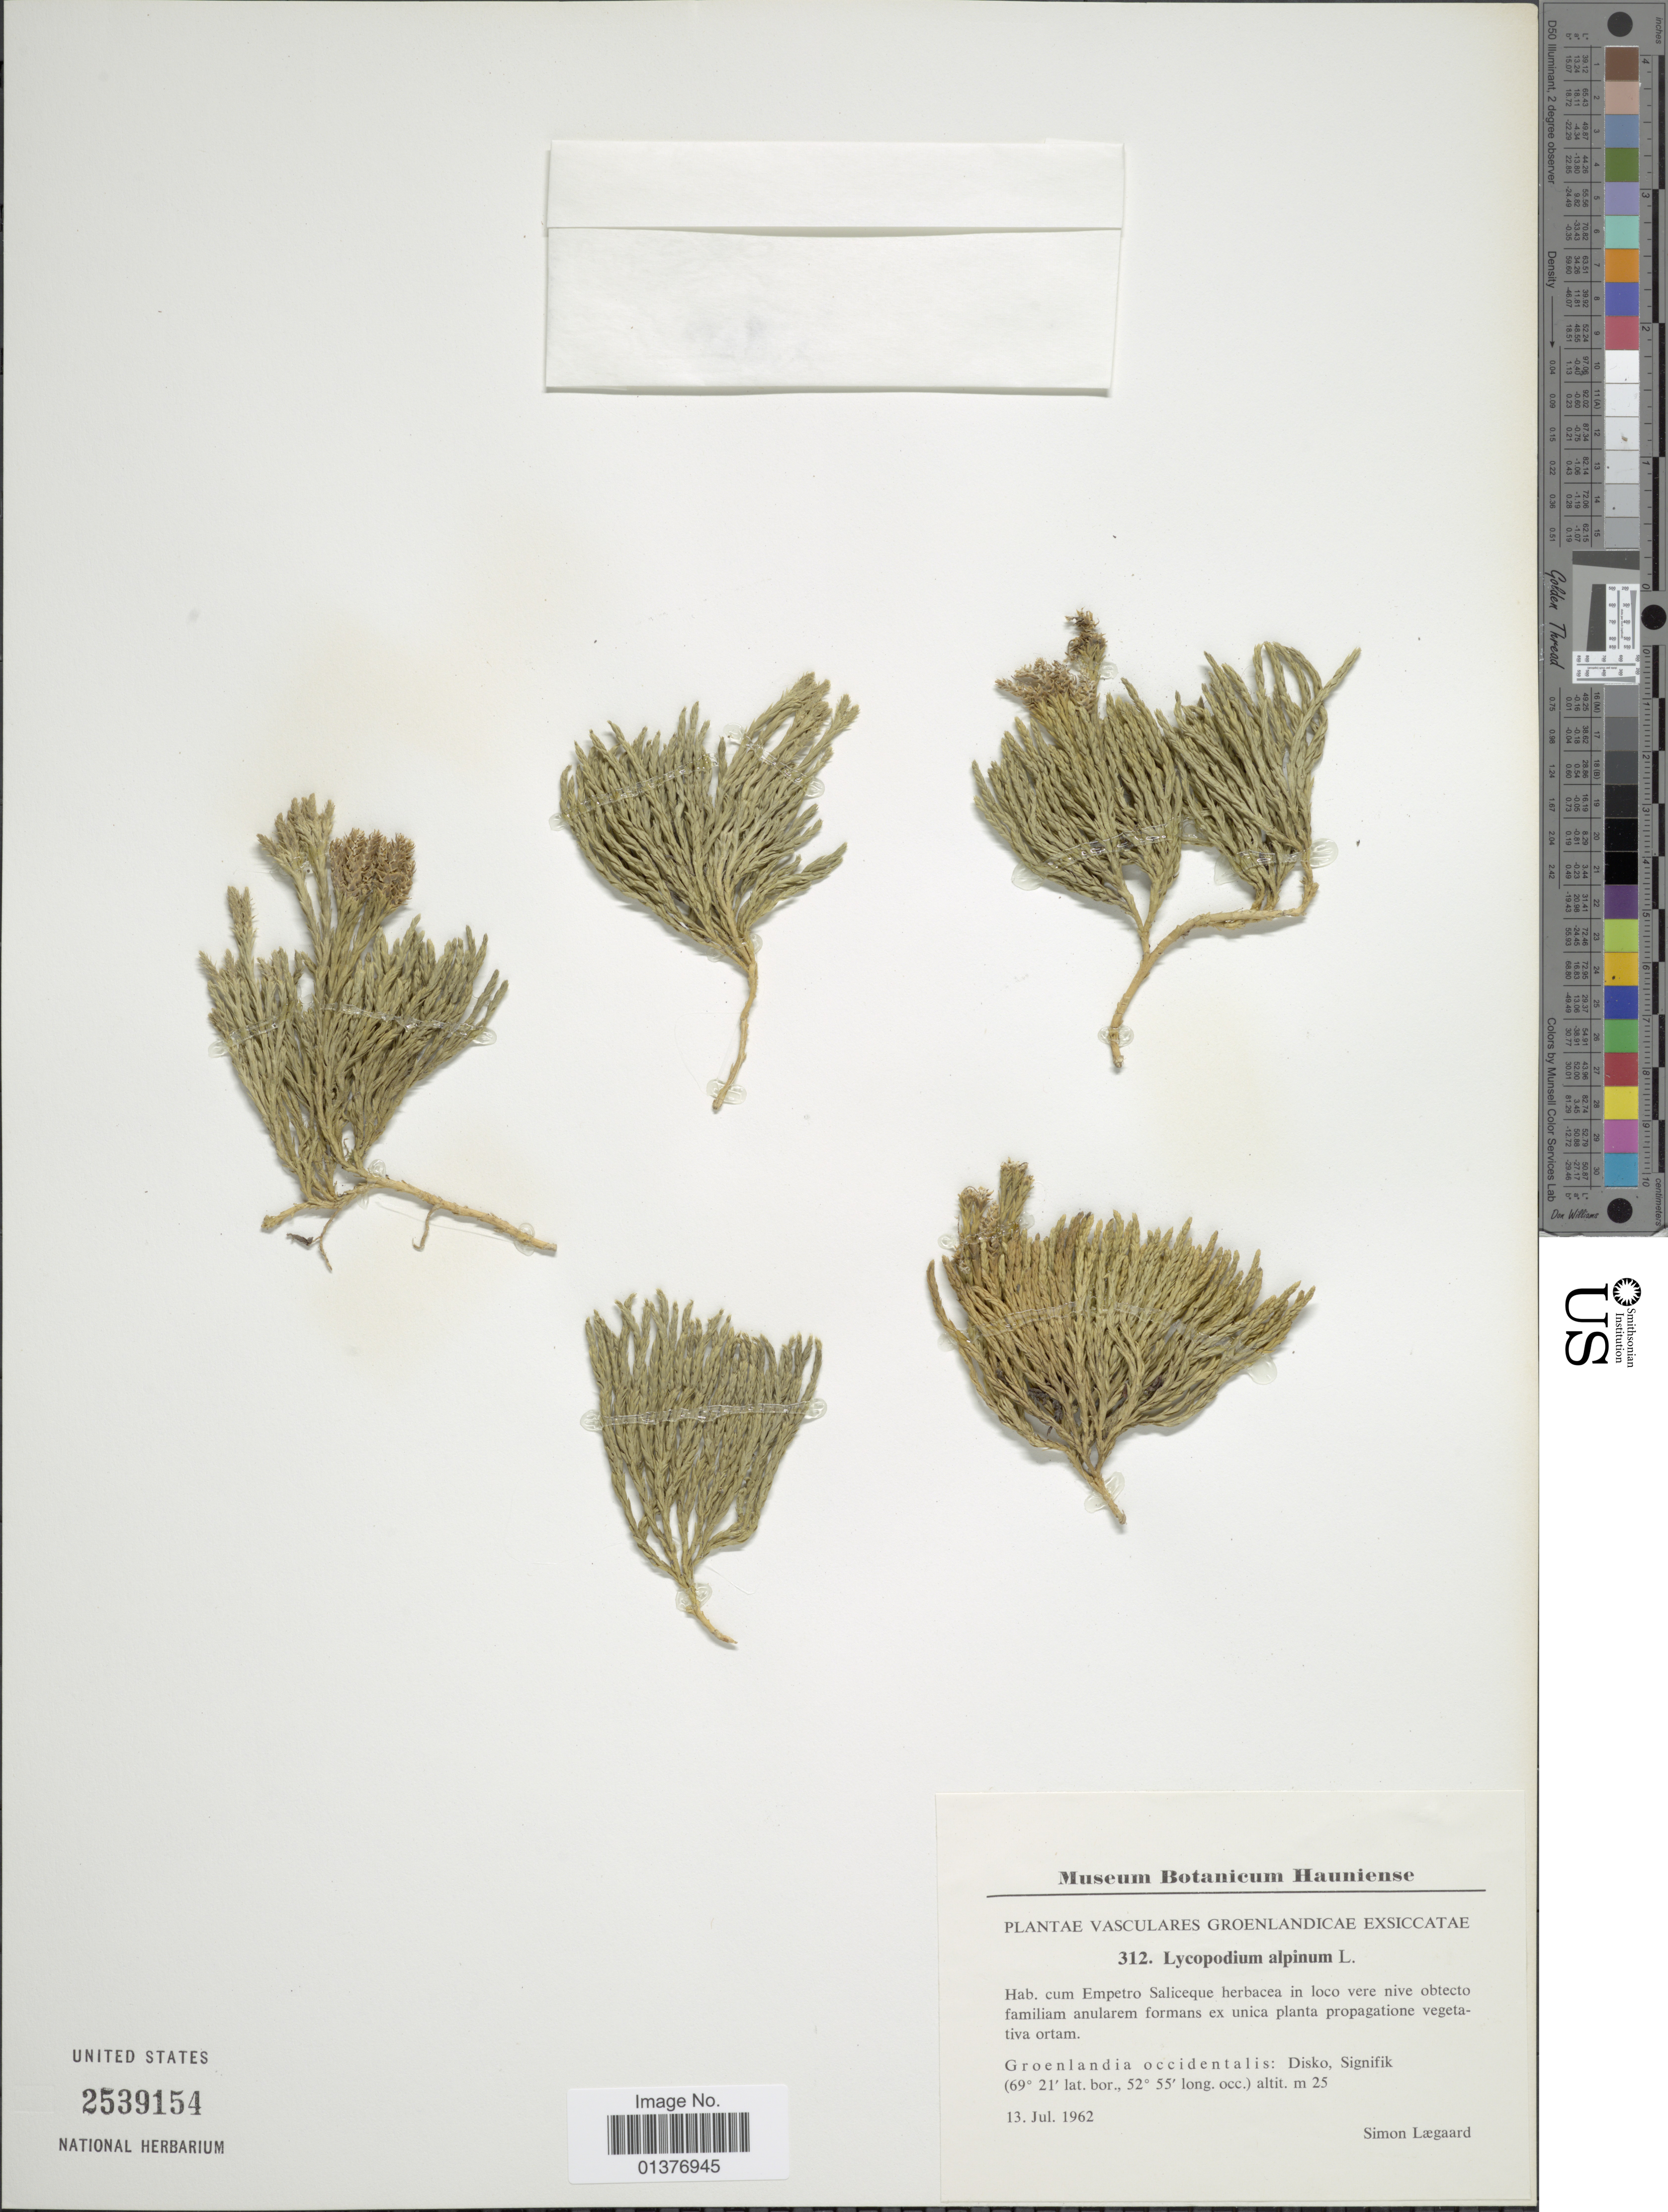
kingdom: Plantae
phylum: Tracheophyta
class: Lycopodiopsida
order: Lycopodiales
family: Lycopodiaceae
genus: Diphasiastrum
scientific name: Diphasiastrum alpinum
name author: (L.) Holub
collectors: S. Lægaard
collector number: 312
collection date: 1962-07-13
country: Greenland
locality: Groenlandia occidentales: Disko, Signifik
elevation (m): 25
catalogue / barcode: US 2539154